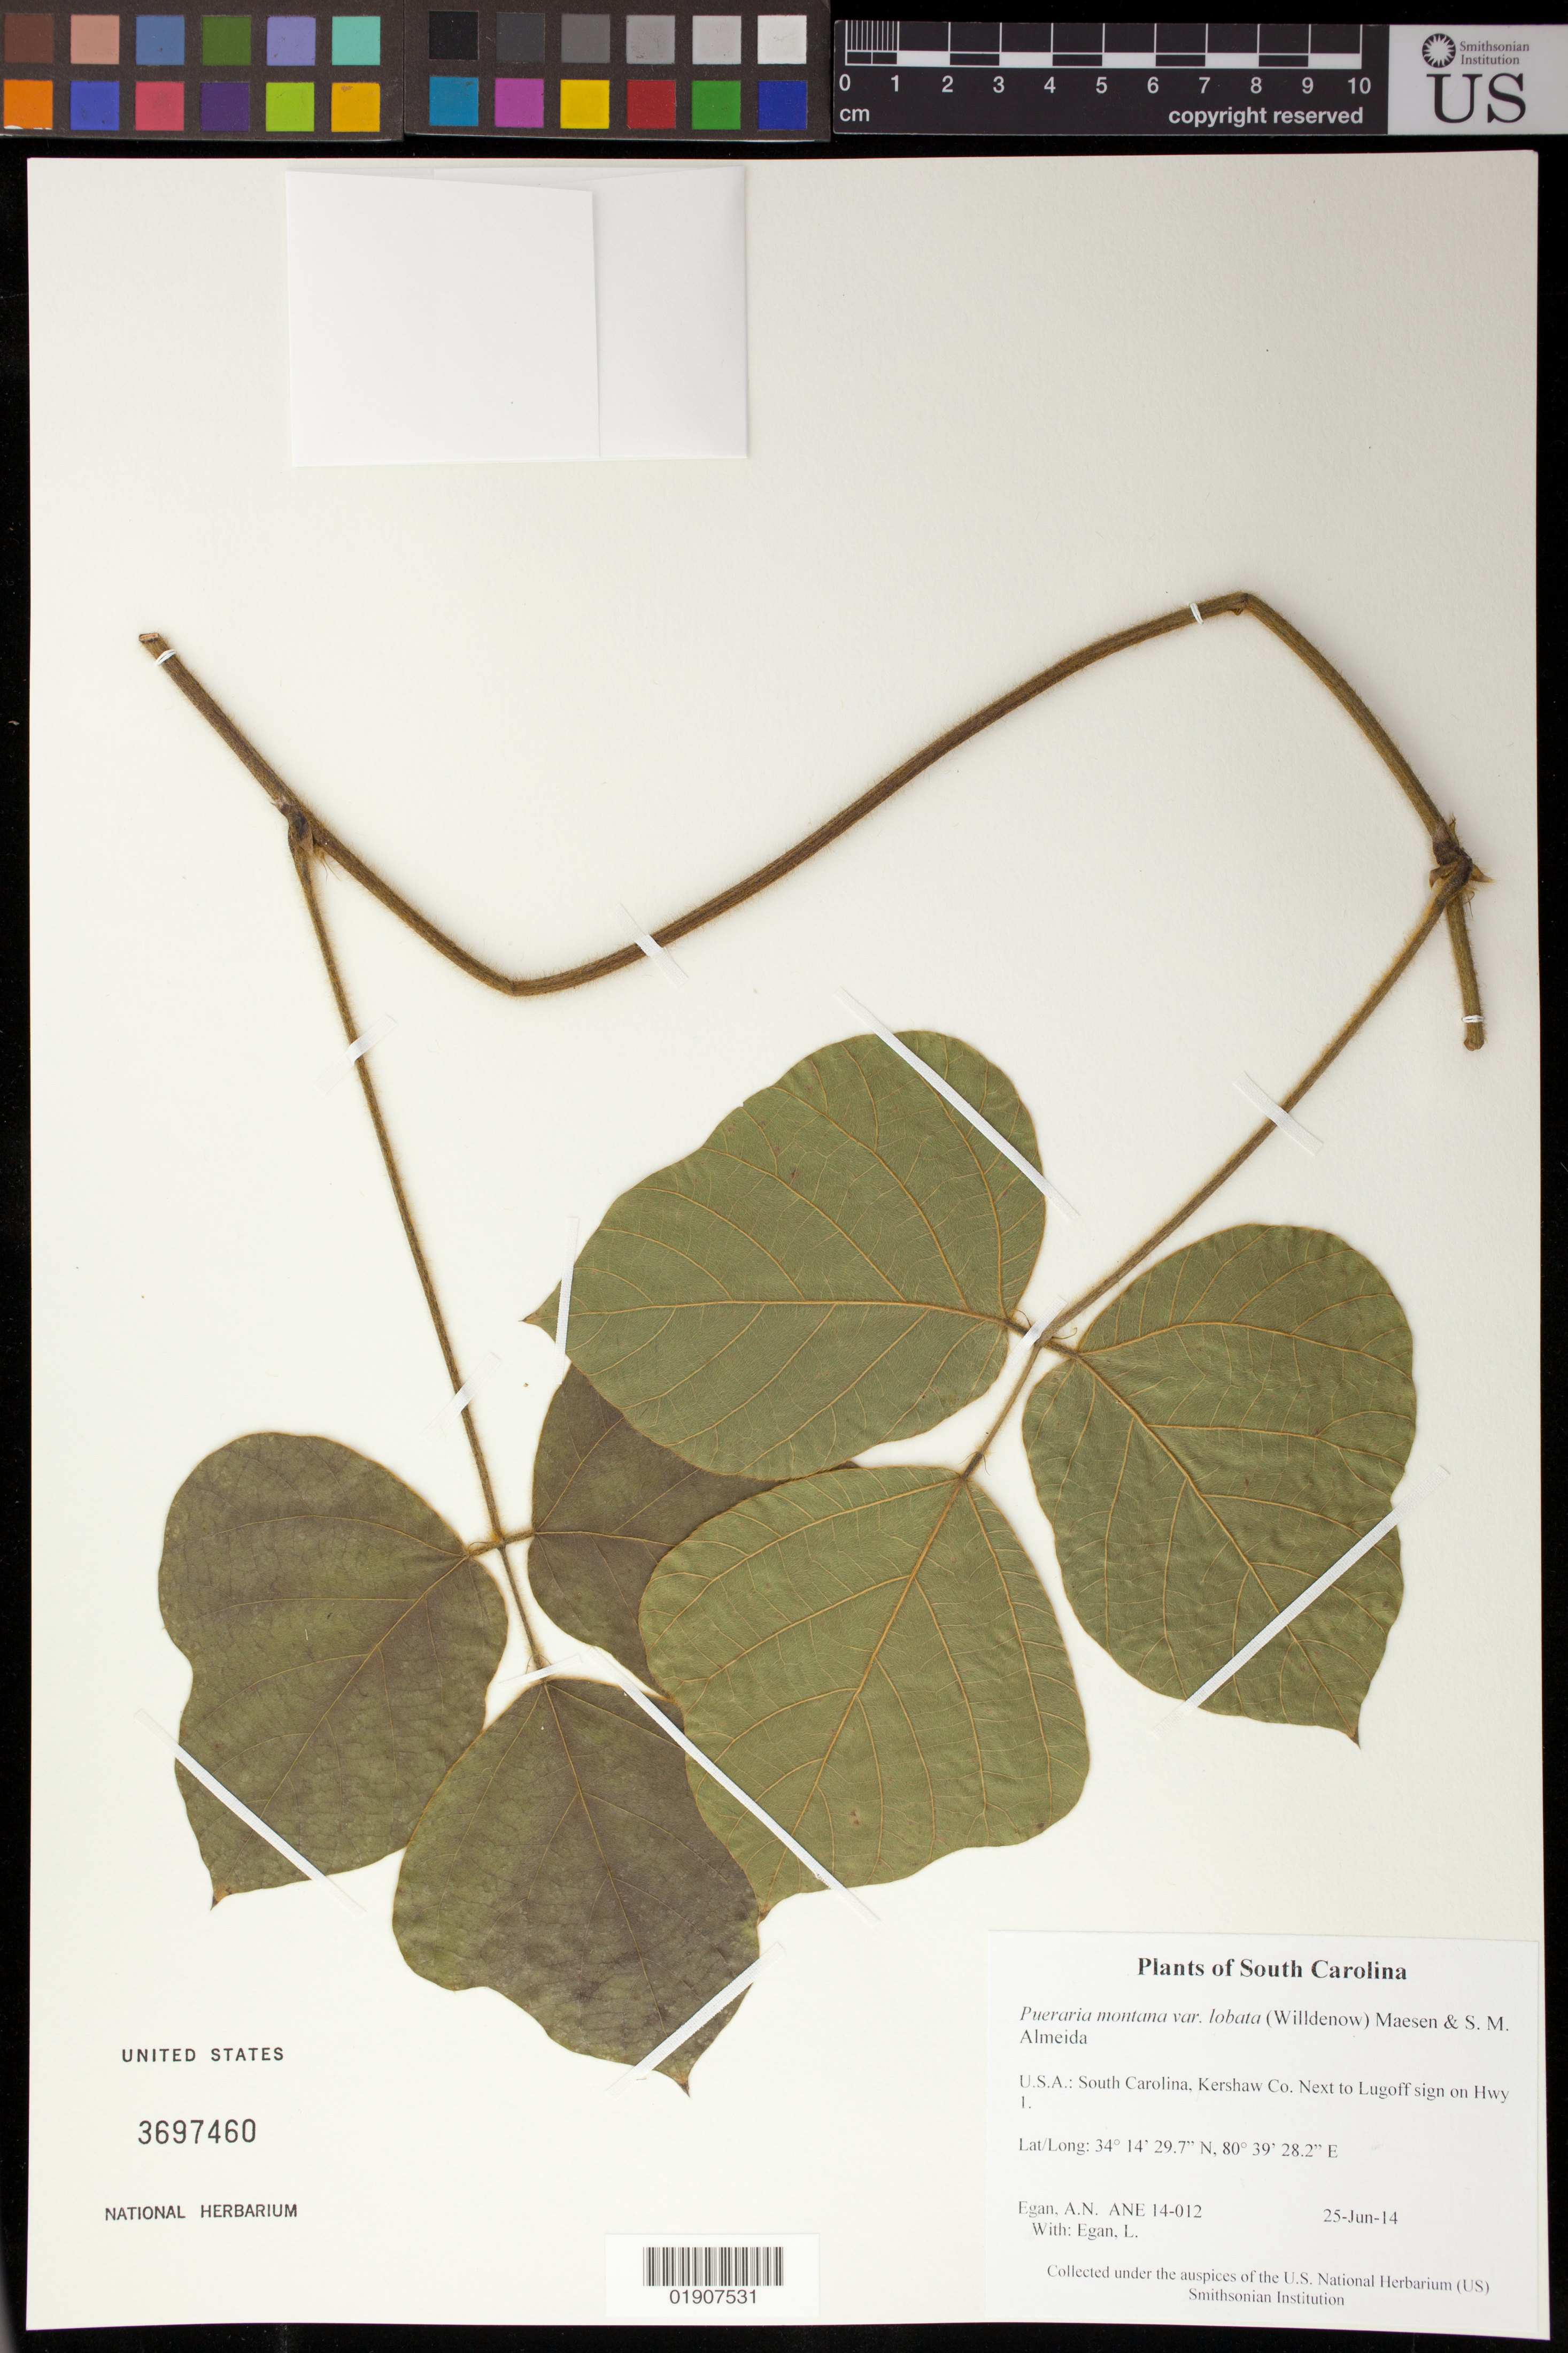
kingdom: Plantae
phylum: Tracheophyta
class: Magnoliopsida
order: Fabales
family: Fabaceae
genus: Pueraria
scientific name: Pueraria montana var. lobata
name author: (Willd.) Maesen & S.M. Almeida ex Sanjappa & Pradeep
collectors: A. N. Egan & L. Egan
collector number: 14-012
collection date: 2014-06-25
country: United States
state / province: South Carolina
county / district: Kershaw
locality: Next to Lugoff sign on Hwy 1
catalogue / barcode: US 3697460